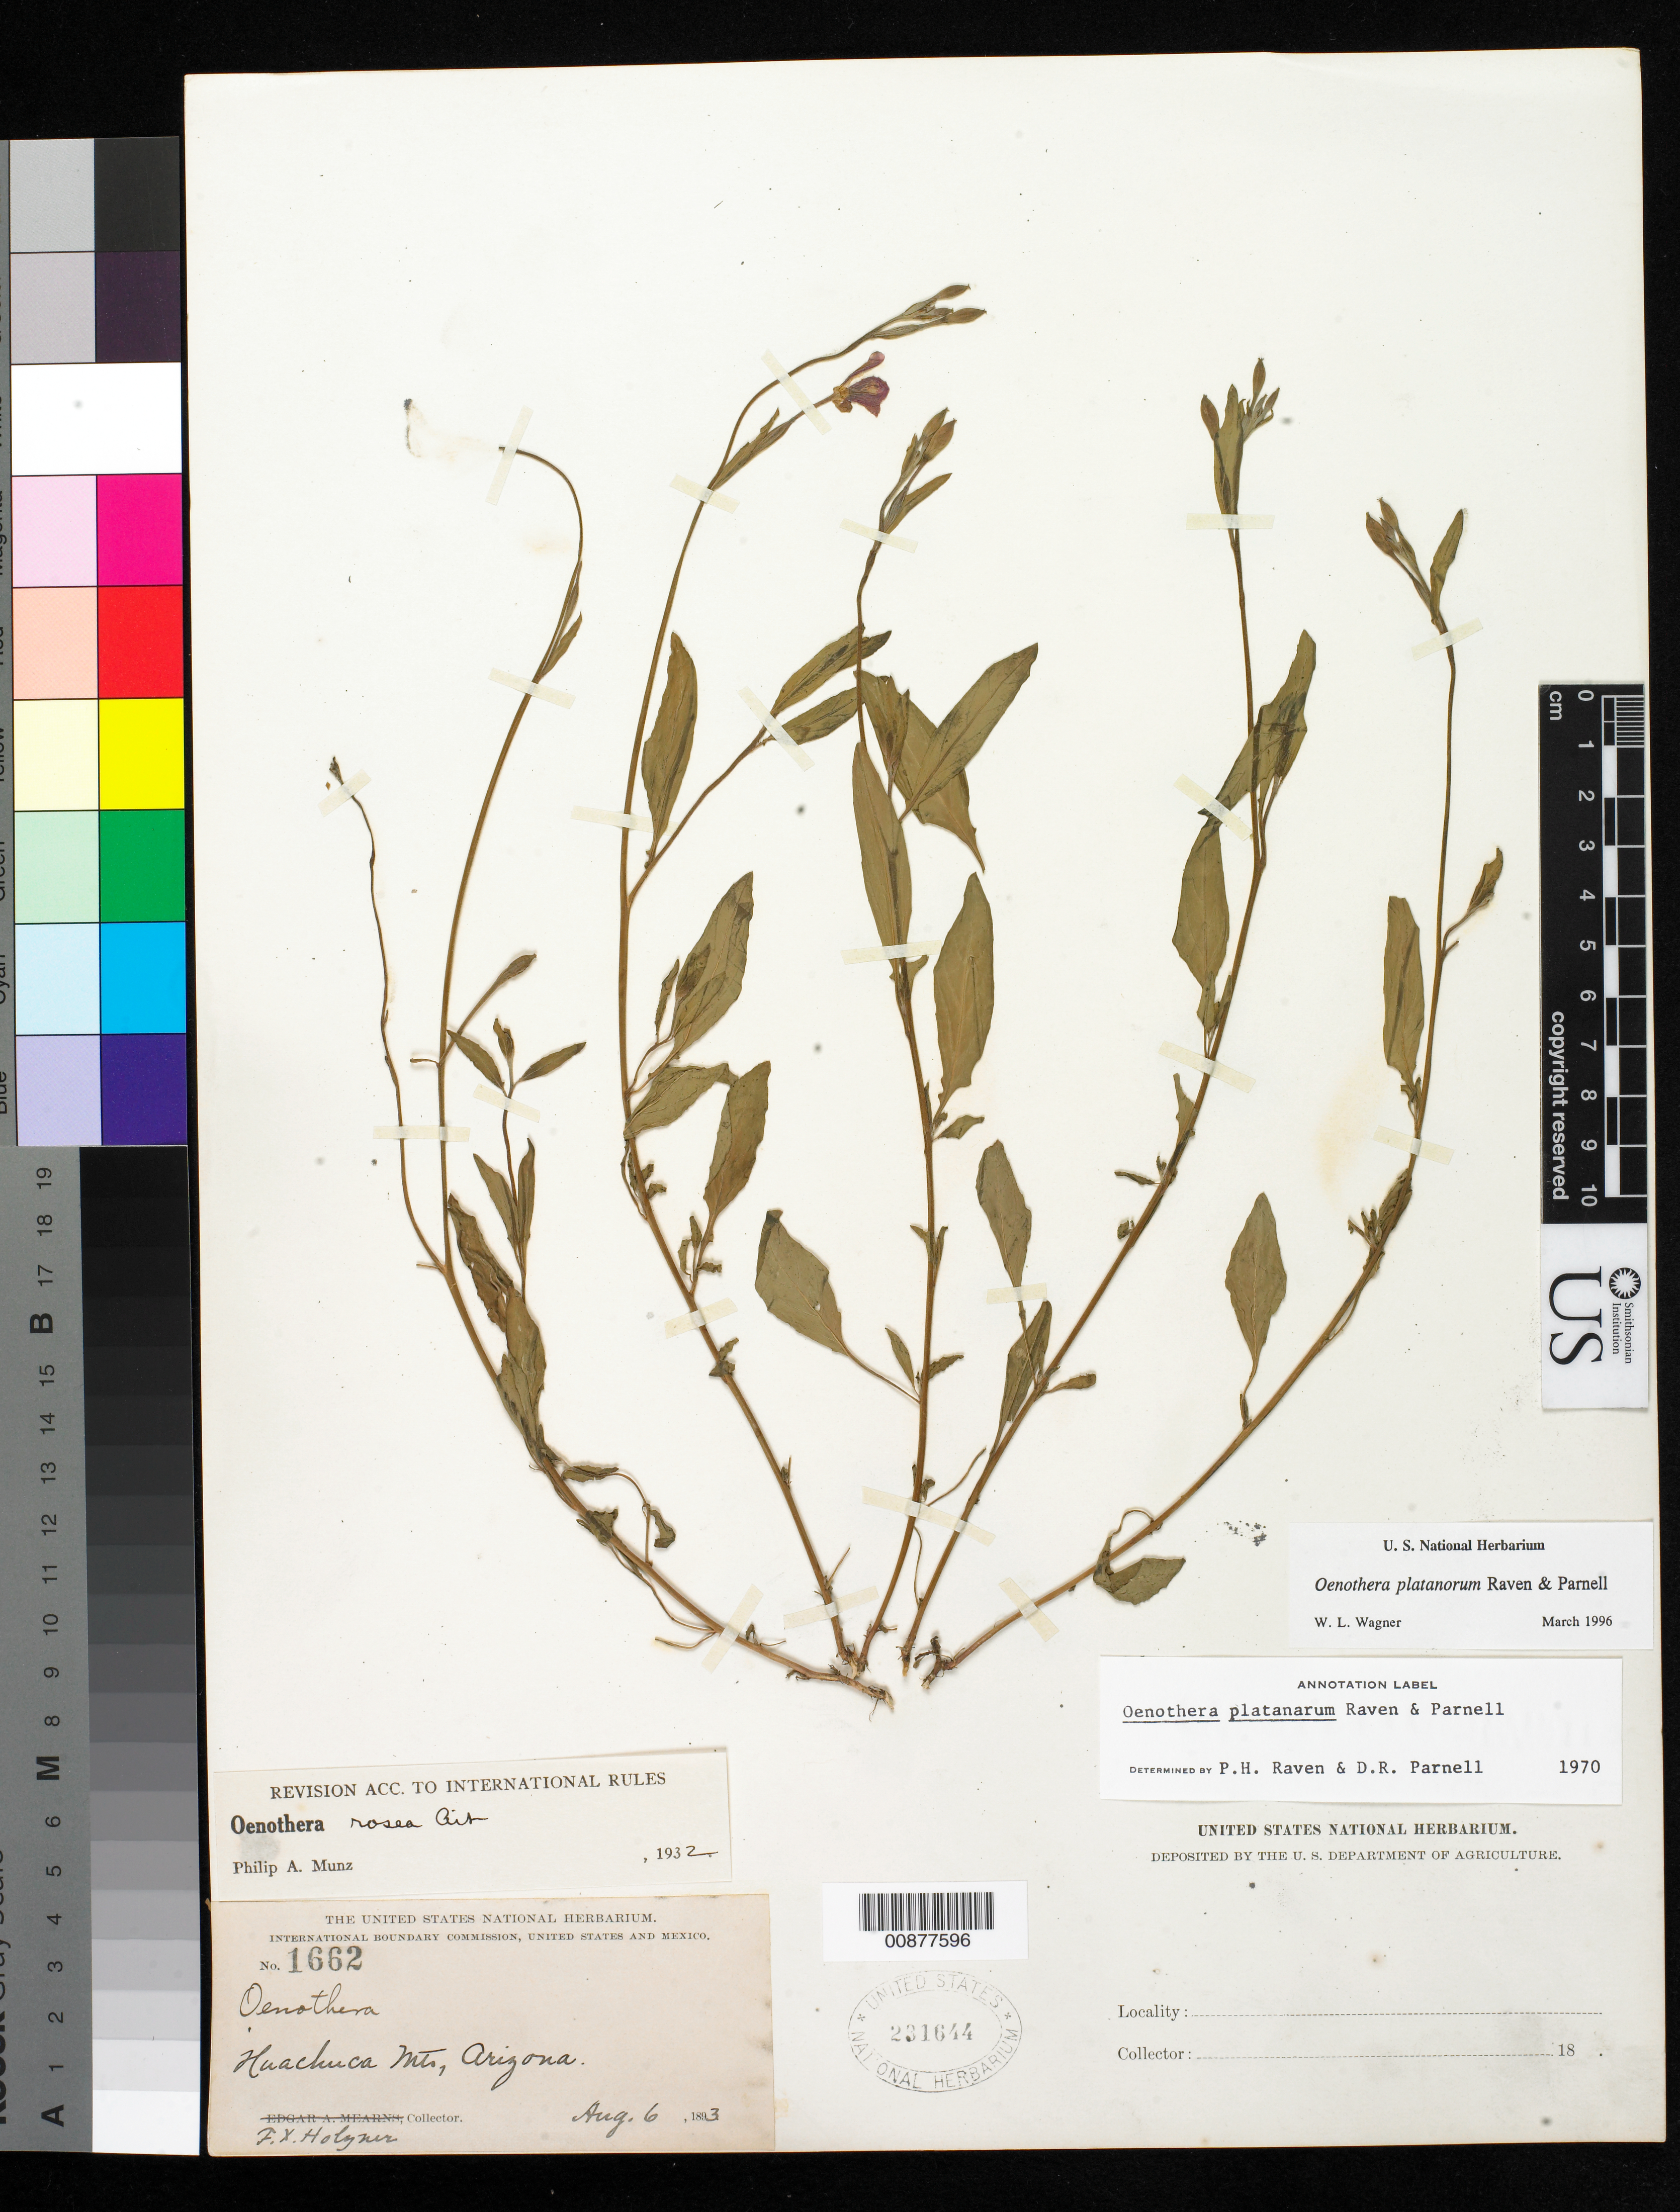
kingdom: Plantae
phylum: Tracheophyta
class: Magnoliopsida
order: Myrtales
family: Onagraceae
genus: Oenothera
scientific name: Oenothera platanorum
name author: P.H. Raven & D.R. Parn.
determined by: Wagner, W. L., (BOT), Smithsonian Institution - National Museum of Natural History (UNITED STATES)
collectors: F. X. Holzner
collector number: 1662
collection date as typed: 06 Aug 1893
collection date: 1893-08-06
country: United States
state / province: Arizona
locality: Huachuca Mts.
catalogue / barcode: US 231644